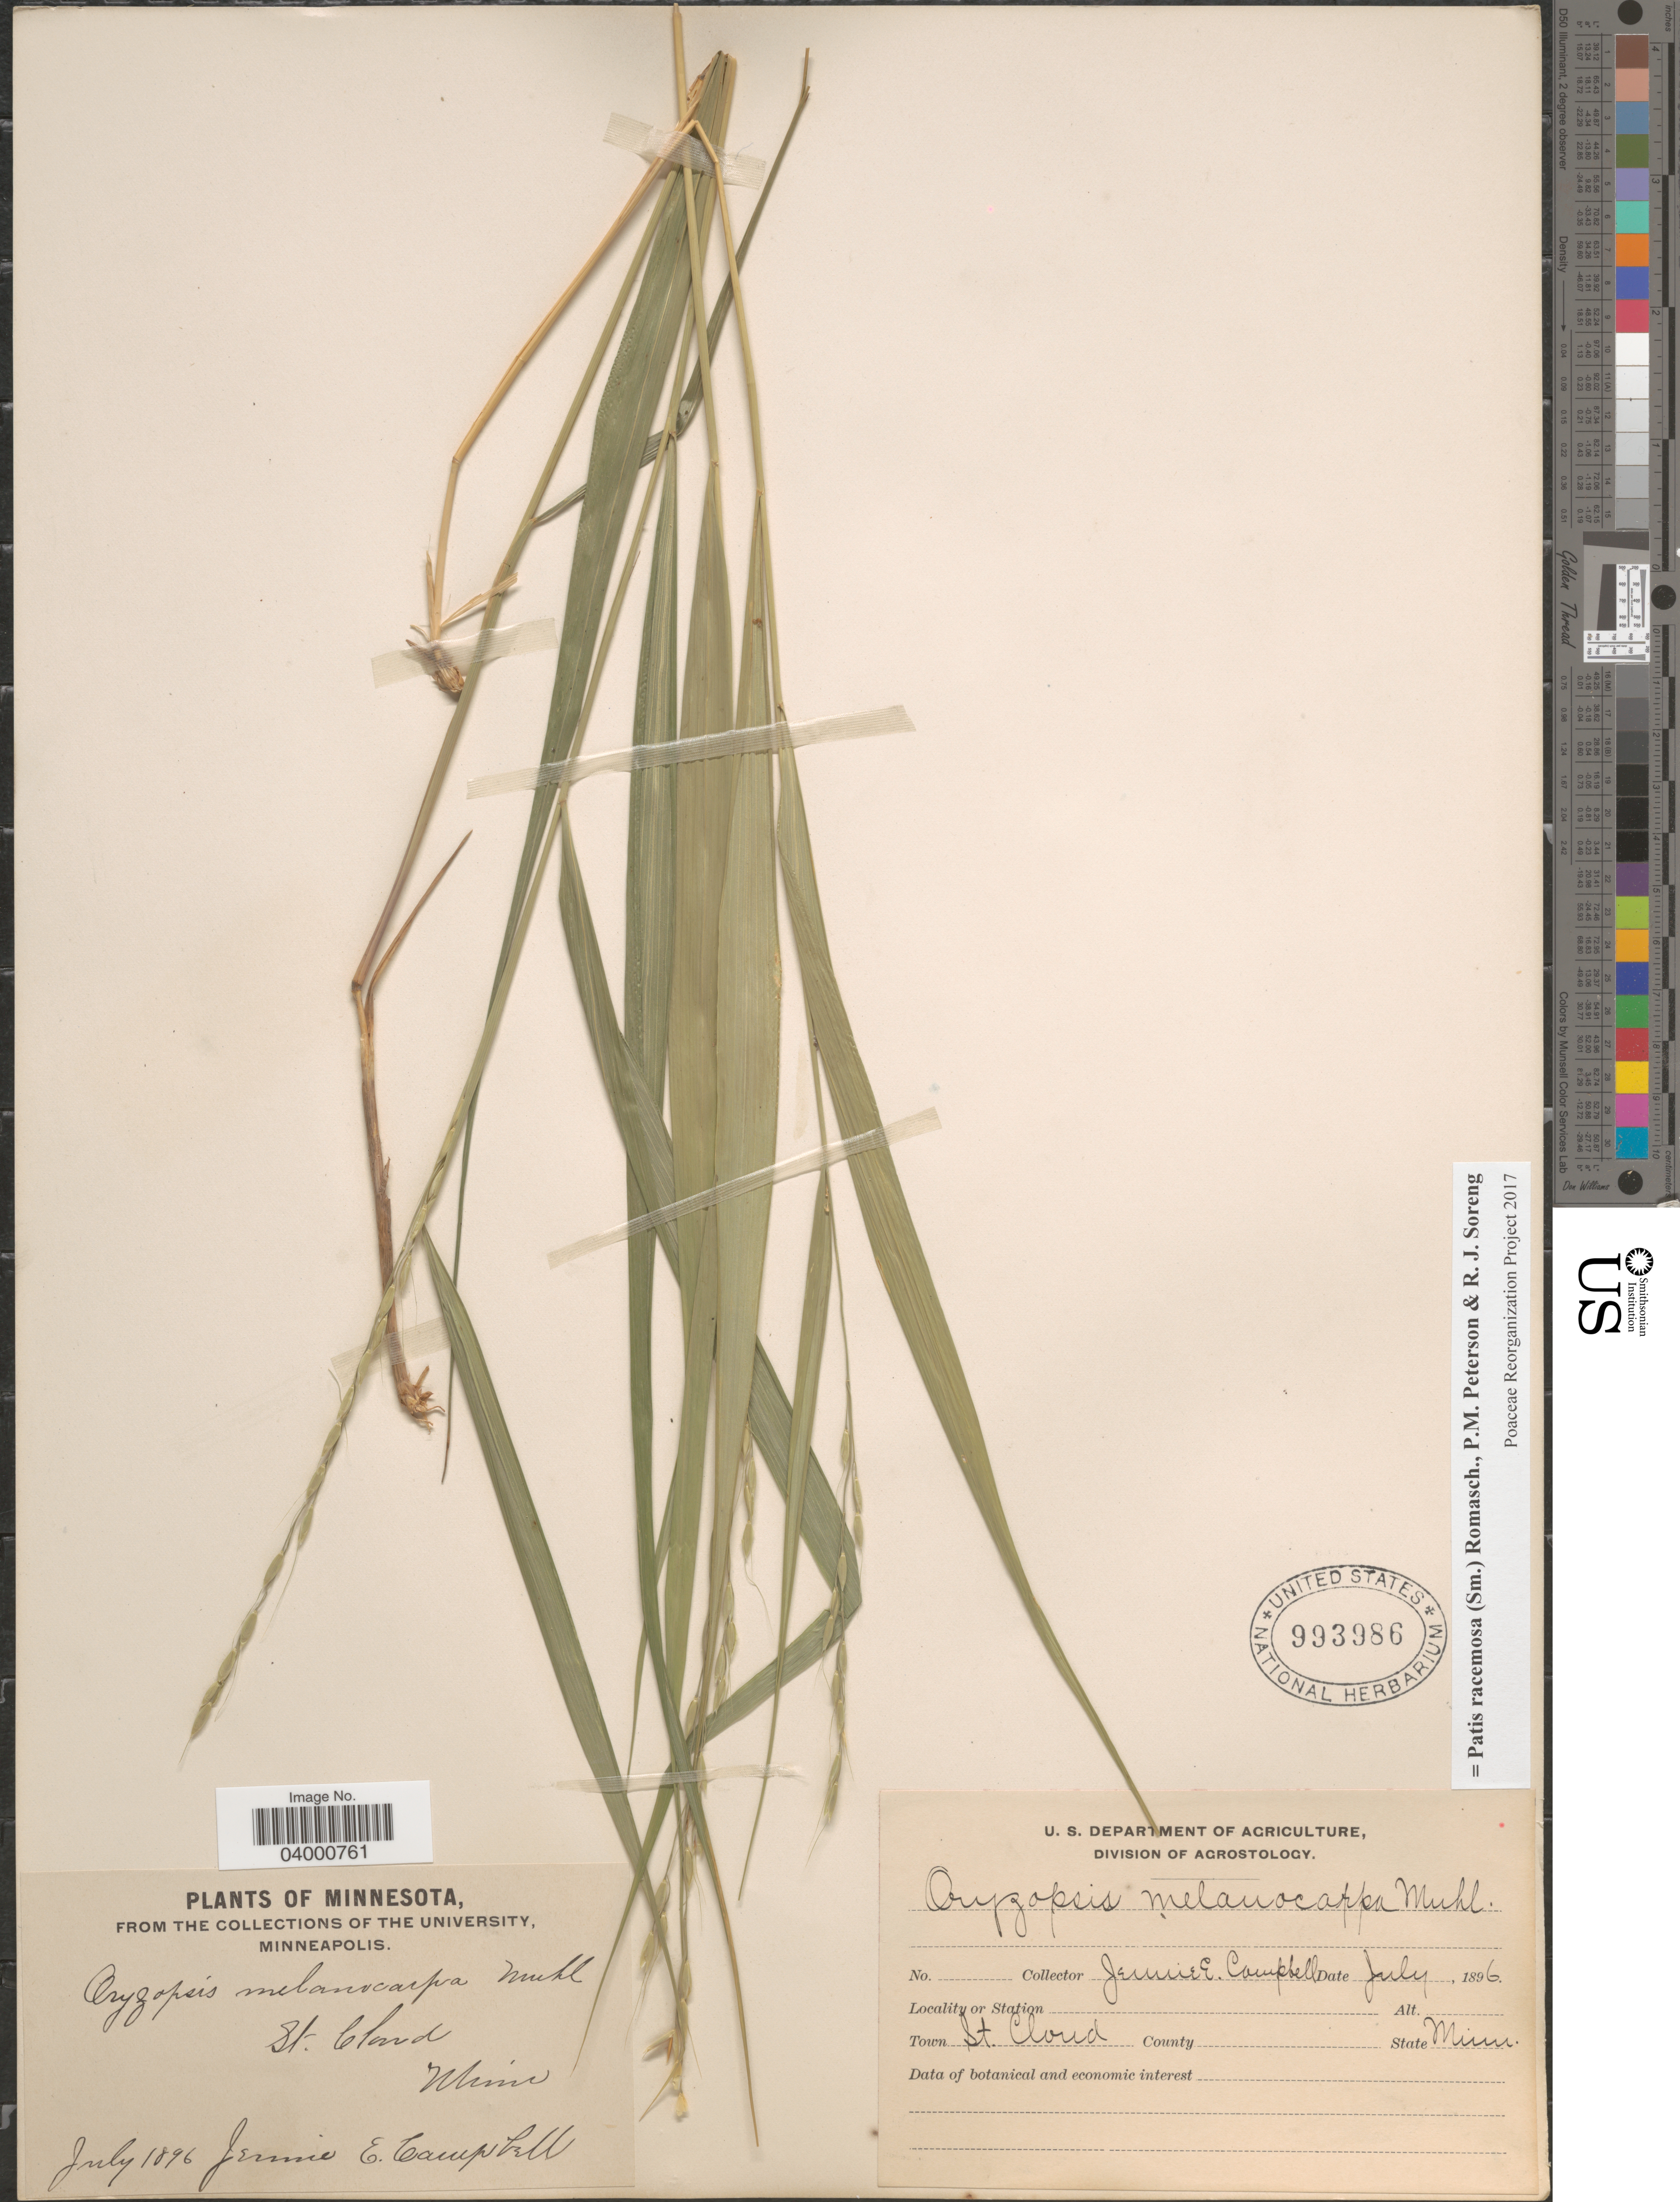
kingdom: Plantae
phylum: Tracheophyta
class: Liliopsida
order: Poales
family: Poaceae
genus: Patis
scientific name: Patis racemosa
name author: (Sm.) Romasch. et al.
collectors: J. E. Campbell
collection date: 1896-07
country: United States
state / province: Minnesota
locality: St. Cloud.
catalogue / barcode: US 993986